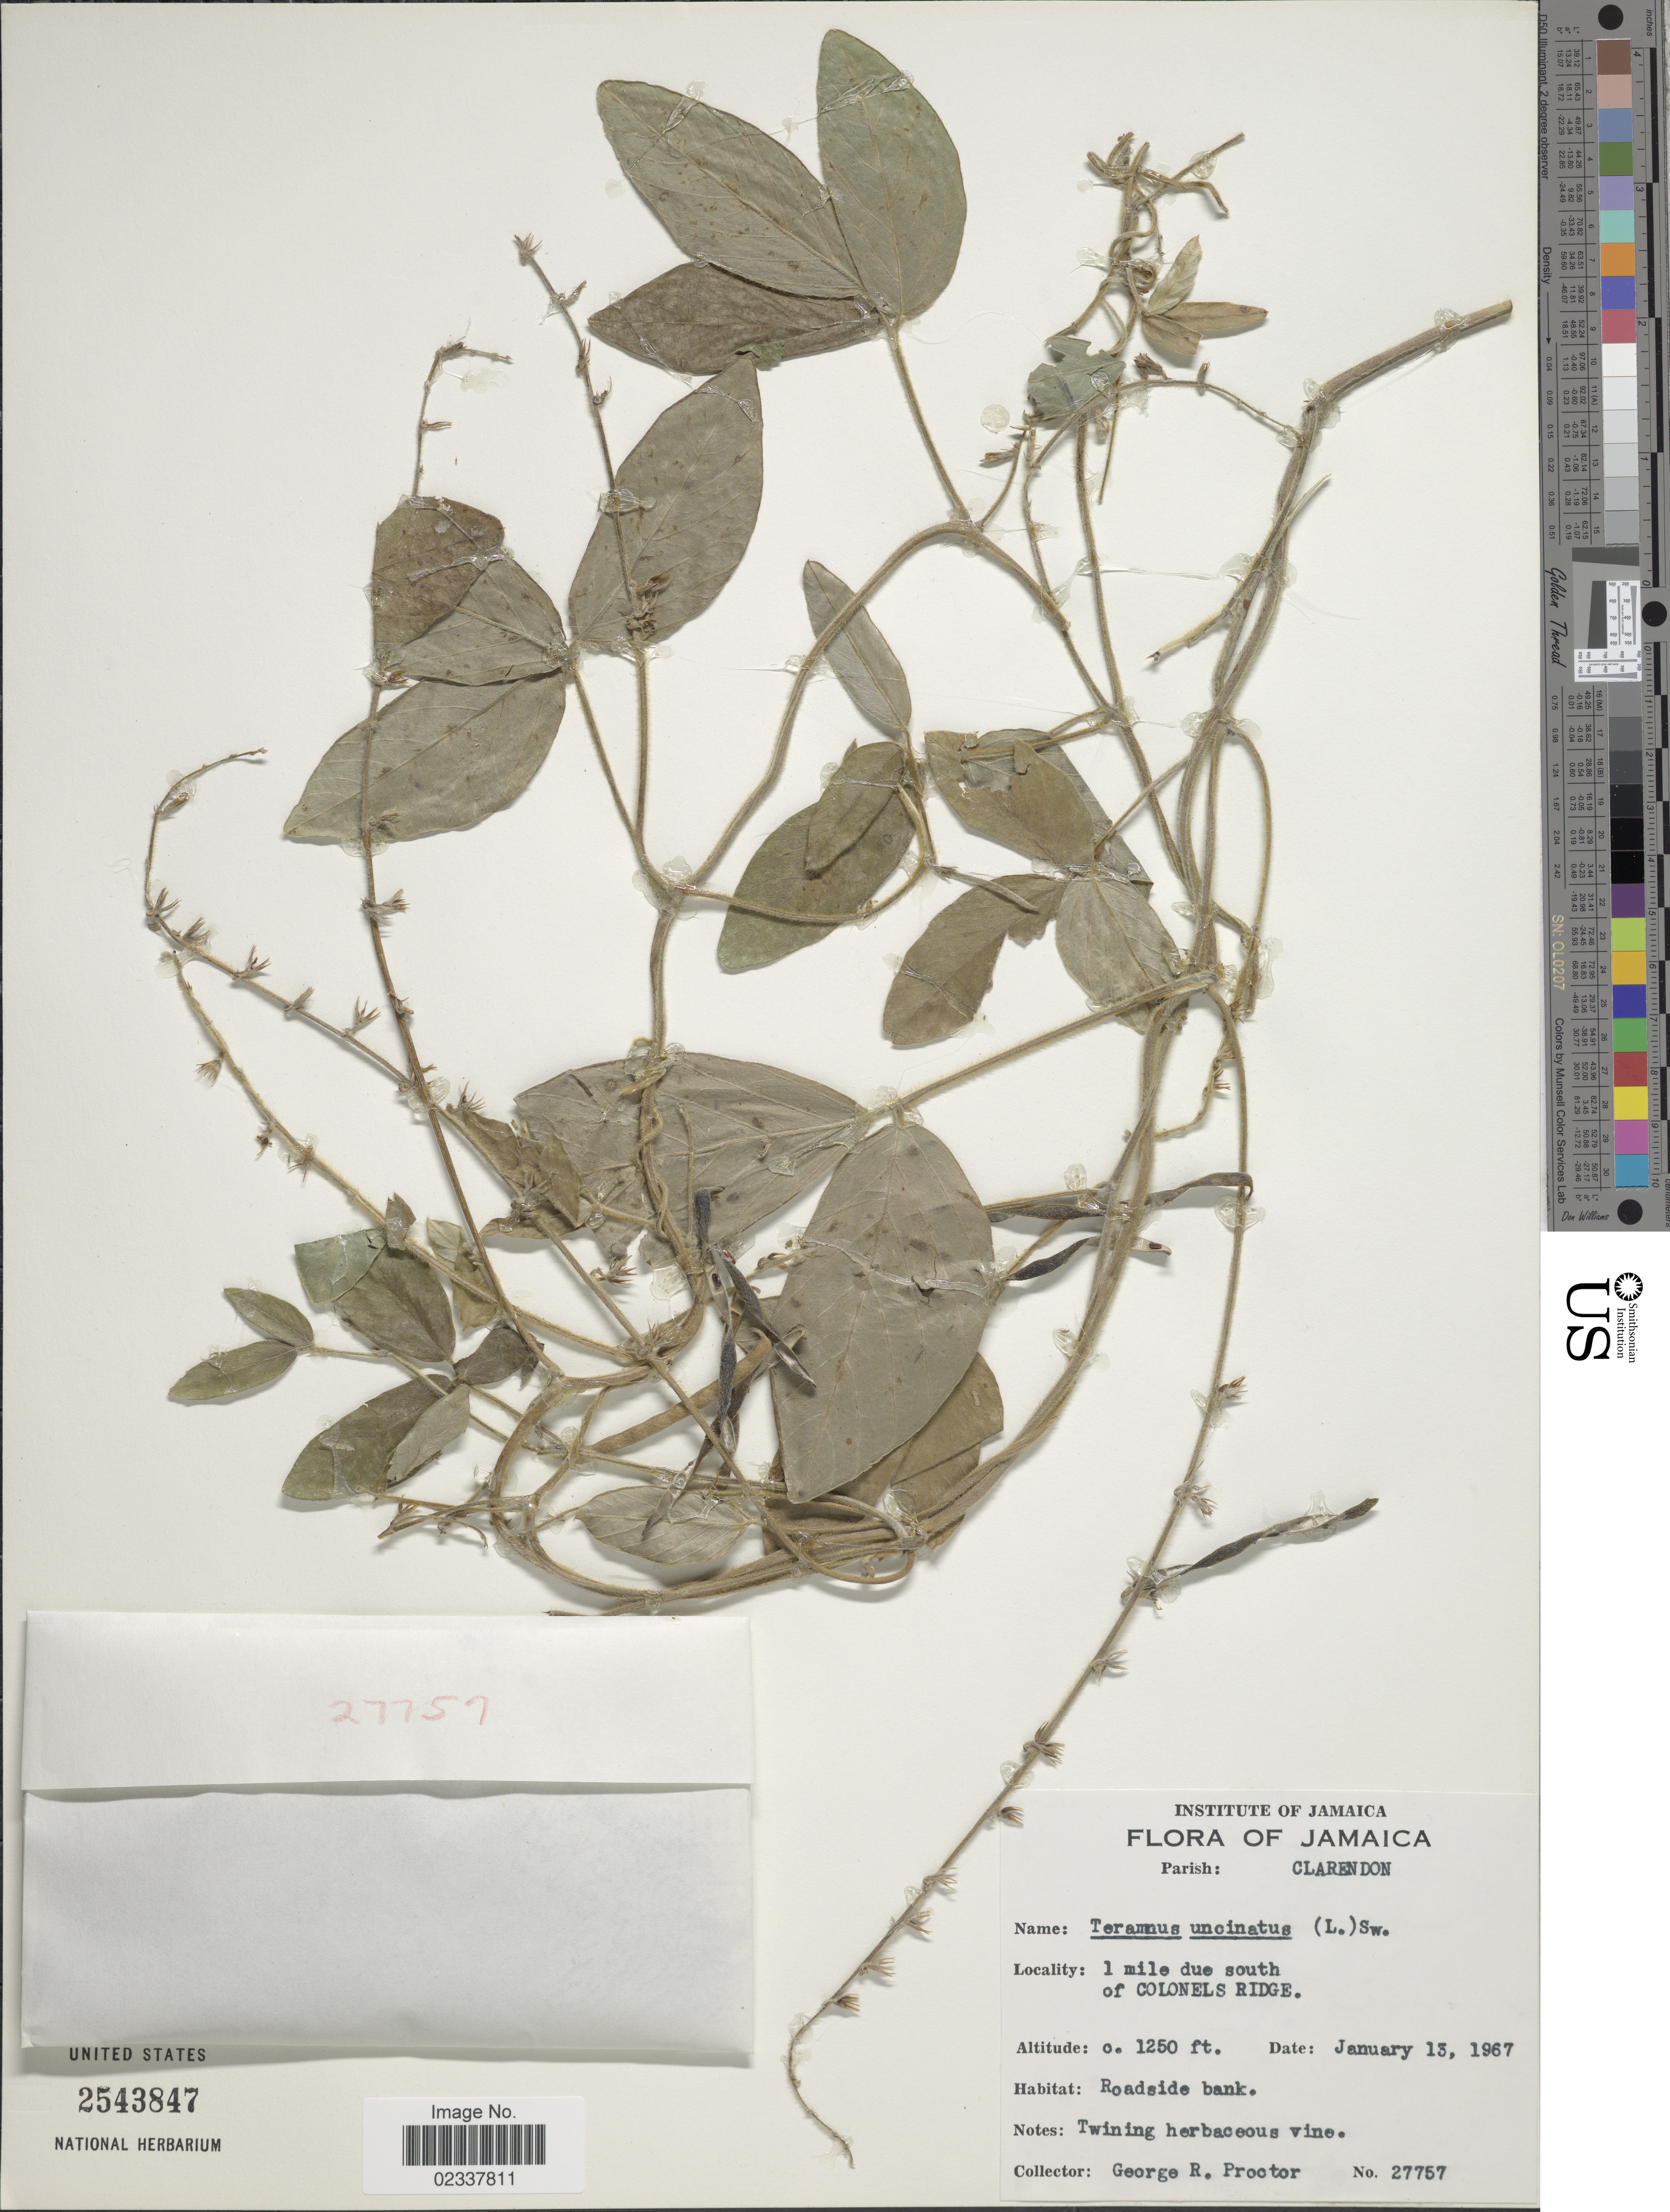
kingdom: Plantae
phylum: Tracheophyta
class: Magnoliopsida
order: Fabales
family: Fabaceae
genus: Teramnus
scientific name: Teramnus uncinatus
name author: (L.) Sw.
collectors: G. Proctor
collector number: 27757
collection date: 1967-01-13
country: Jamaica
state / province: Clarendon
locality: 1 mile due south of Colonels Ridge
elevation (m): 381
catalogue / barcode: US 2543847